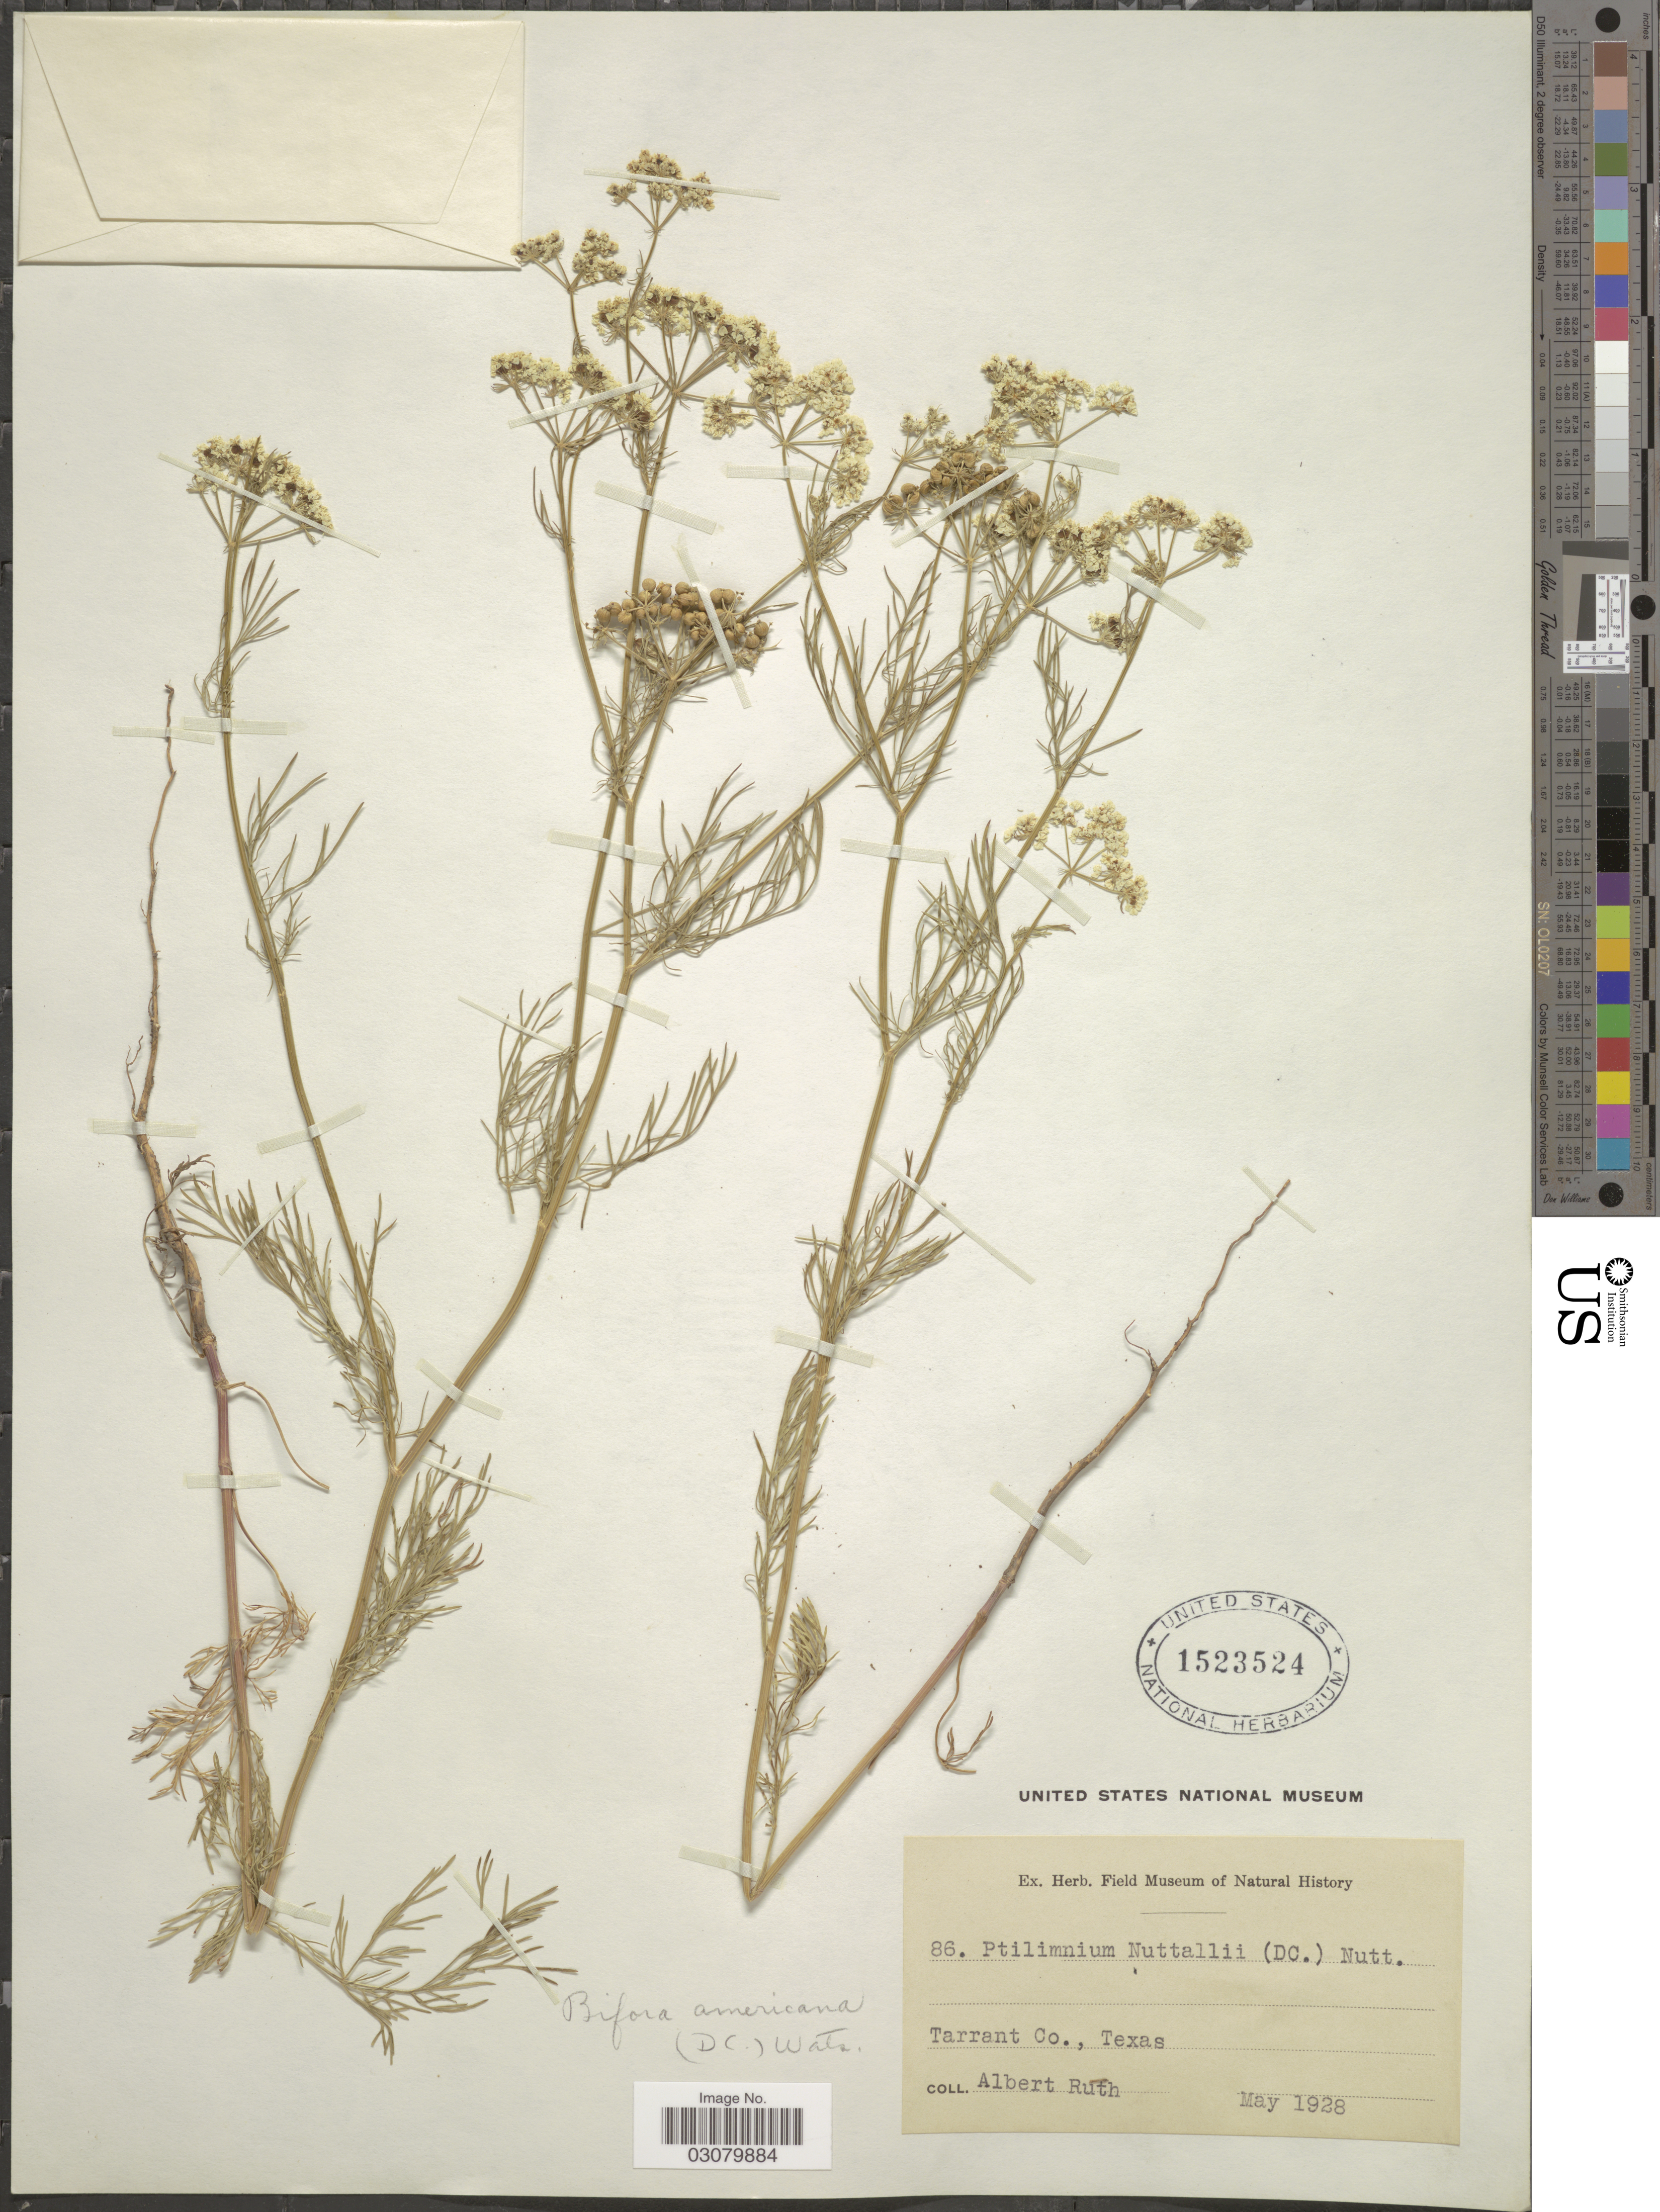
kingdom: Plantae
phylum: Tracheophyta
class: Magnoliopsida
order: Apiales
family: Apiaceae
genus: Bifora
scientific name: Bifora americana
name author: (DC.) Benth. & Hook. f. ex S. Watson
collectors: A. Ruth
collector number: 86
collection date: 1928-05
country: United States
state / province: Texas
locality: Tarrant Co.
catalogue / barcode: US 1523524